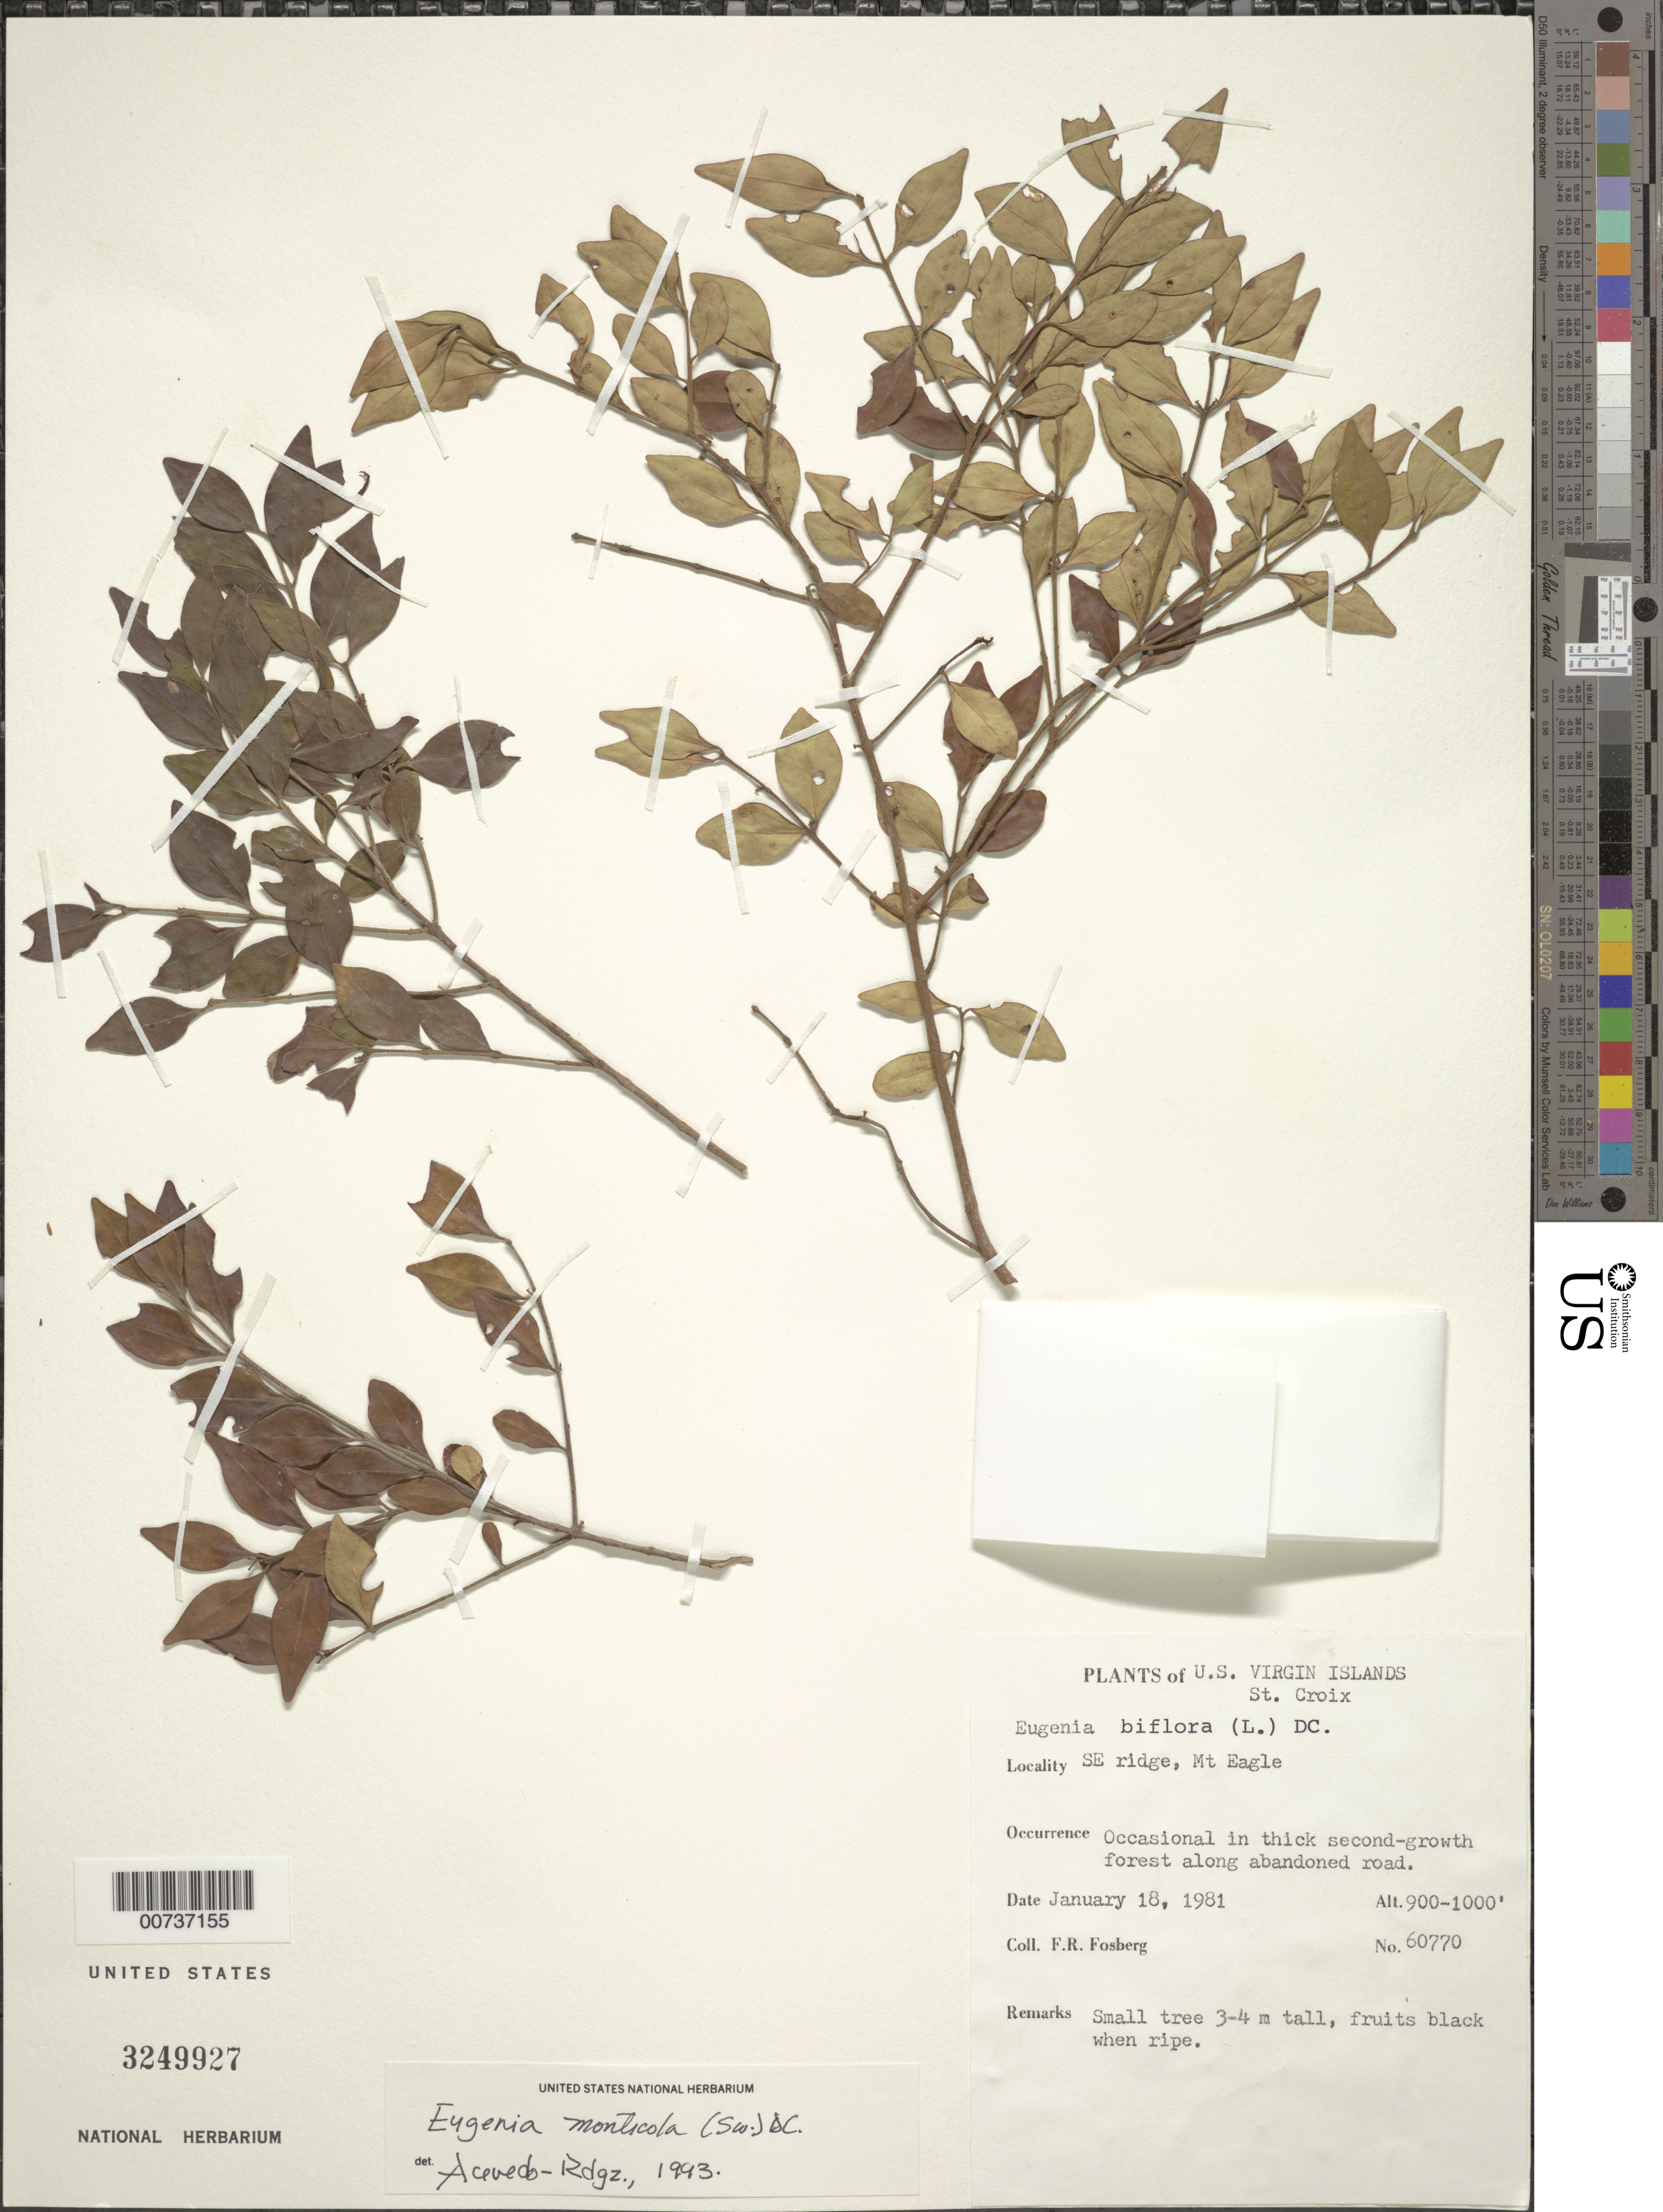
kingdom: Plantae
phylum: Tracheophyta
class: Magnoliopsida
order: Myrtales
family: Myrtaceae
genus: Eugenia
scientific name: Eugenia monticola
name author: (Sw.) DC.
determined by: Acevedo-Rodríguez, P., (BOT), Smithsonian Institution - National Museum of Natural History (UNITED STATES)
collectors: F. R. Fosberg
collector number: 60770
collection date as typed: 18 Jan 1981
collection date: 1981-01-18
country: U.S. Virgin Islands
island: St. Croix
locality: Se ridge, Mt. Eagle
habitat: Occasional in thick second-growth forest along abandoned road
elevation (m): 274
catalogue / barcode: US 3249927